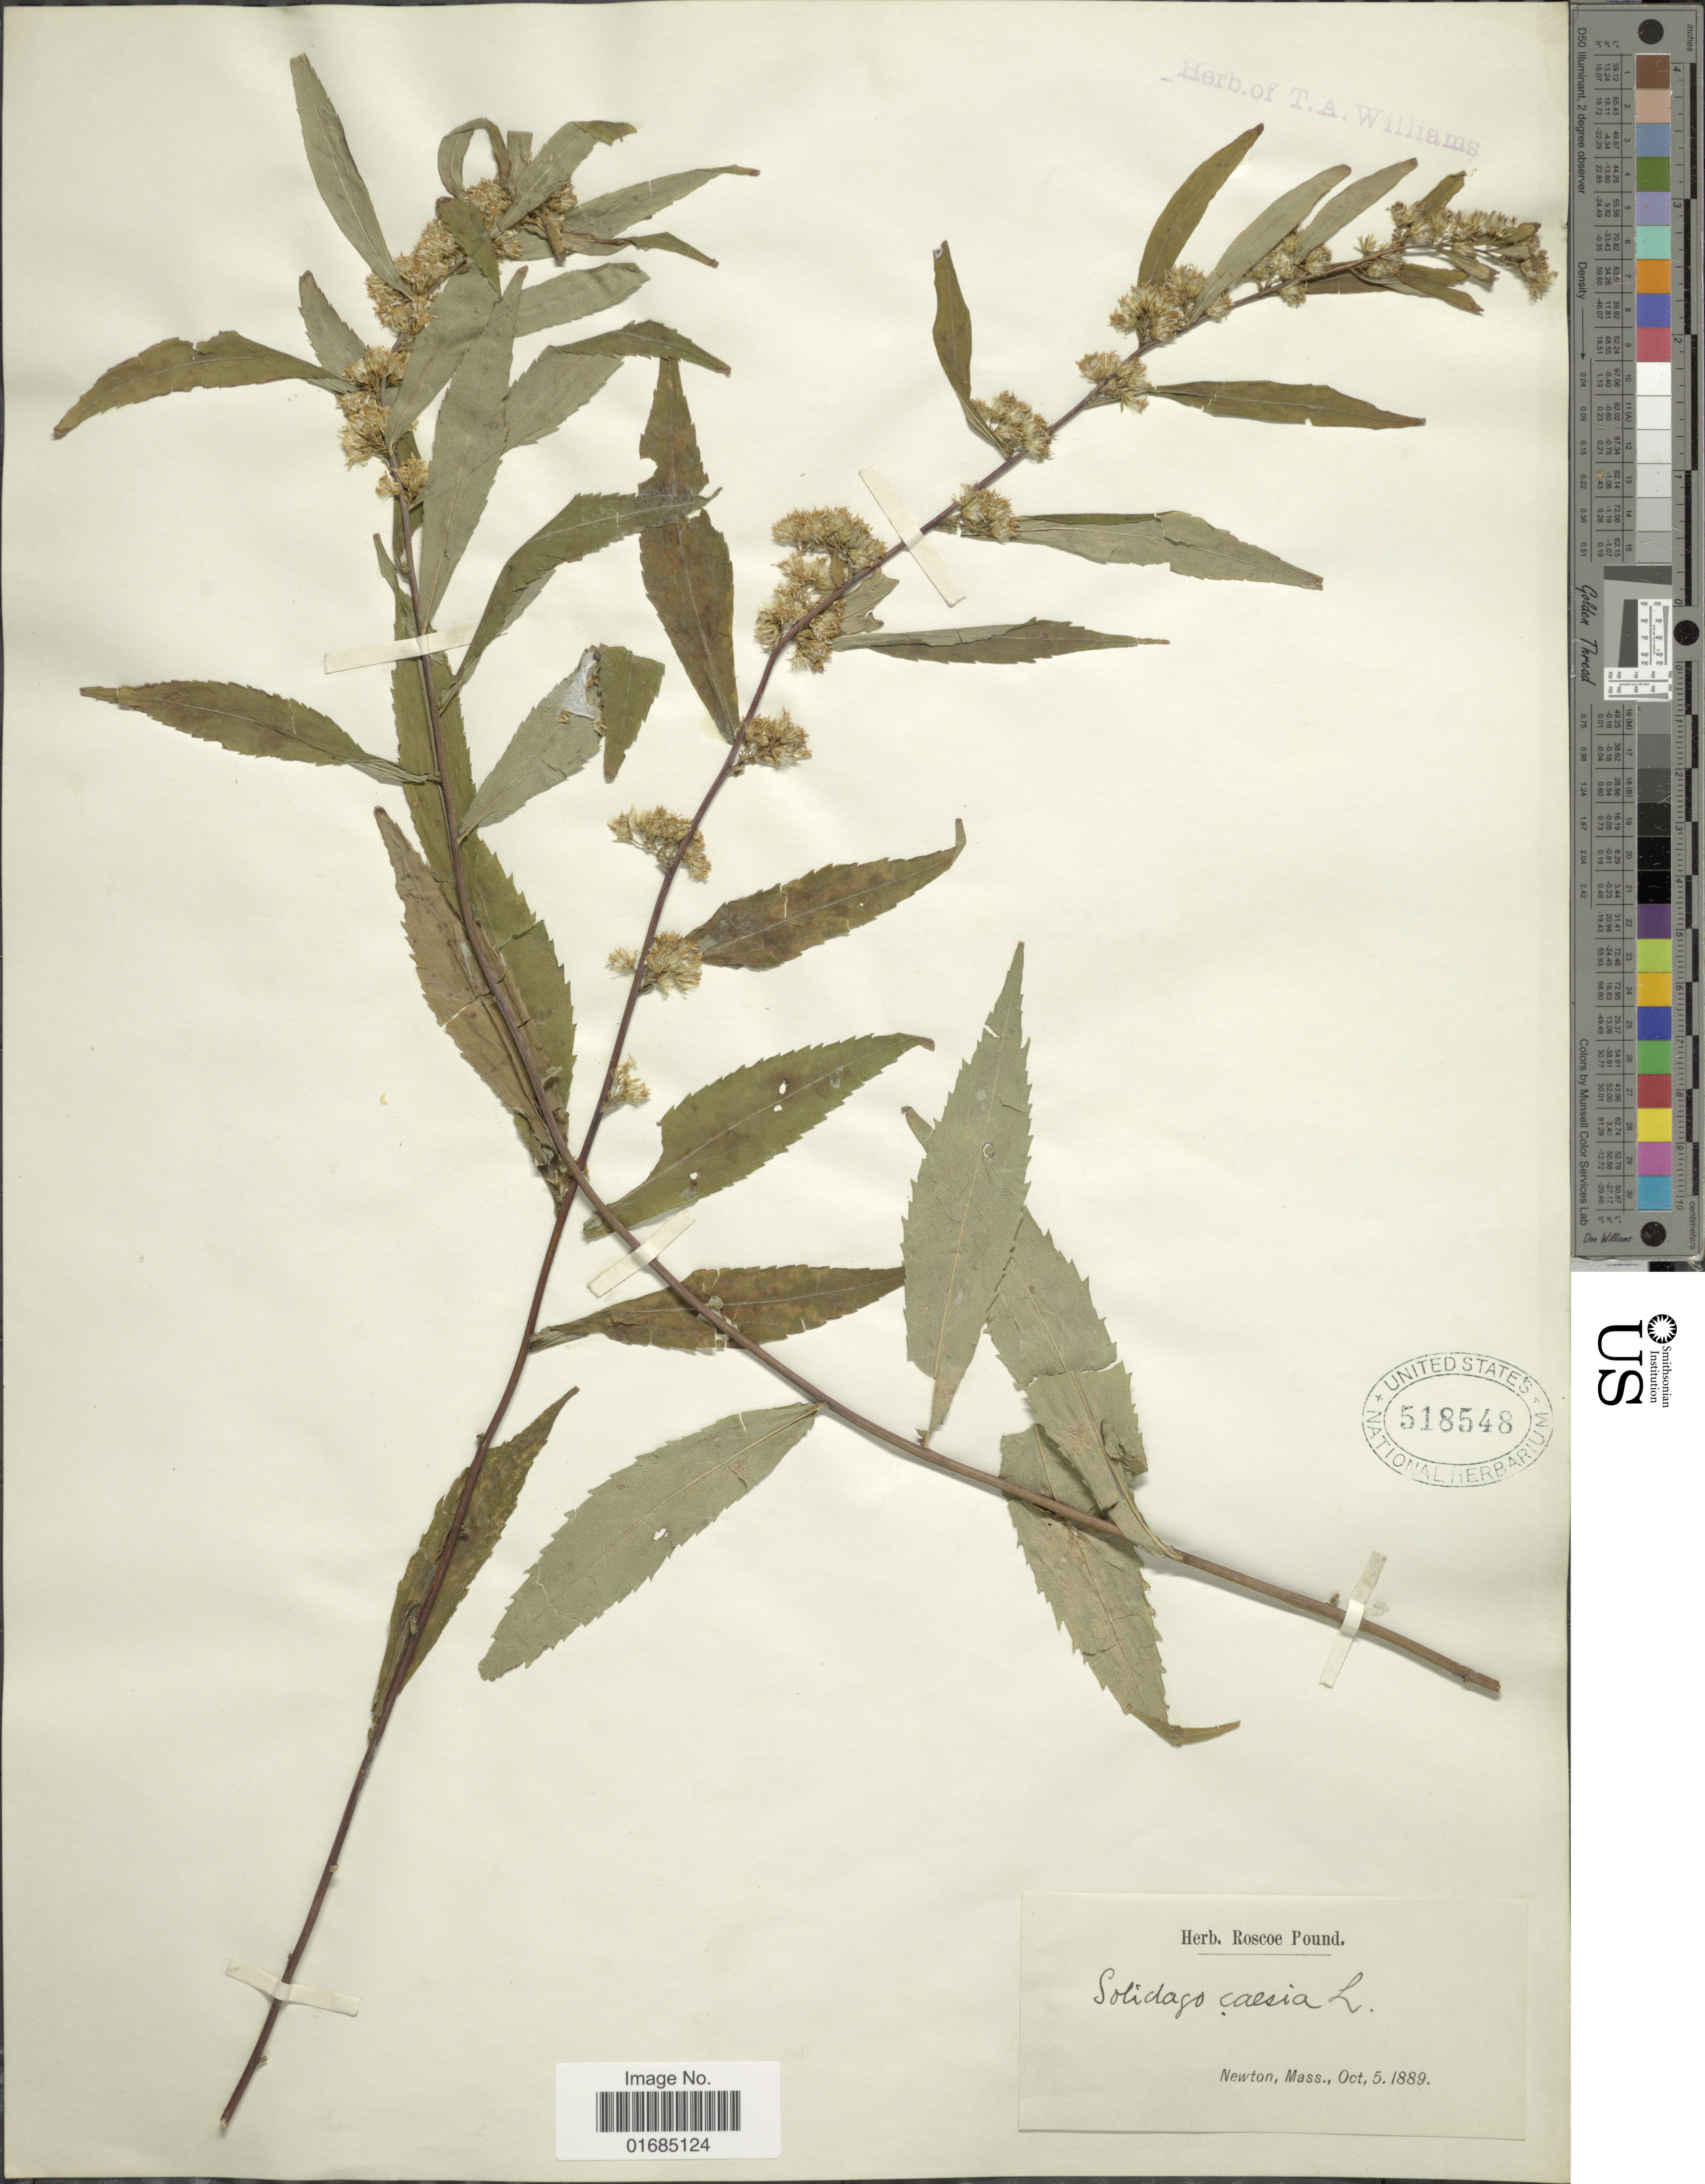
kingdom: Plantae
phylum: Tracheophyta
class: Magnoliopsida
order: Asterales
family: Asteraceae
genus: Solidago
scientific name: Solidago caesia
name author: L.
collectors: ex herb. Roscoe Pound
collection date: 1889-10-05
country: United States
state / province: Massachusetts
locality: Newton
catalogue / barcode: US 518548